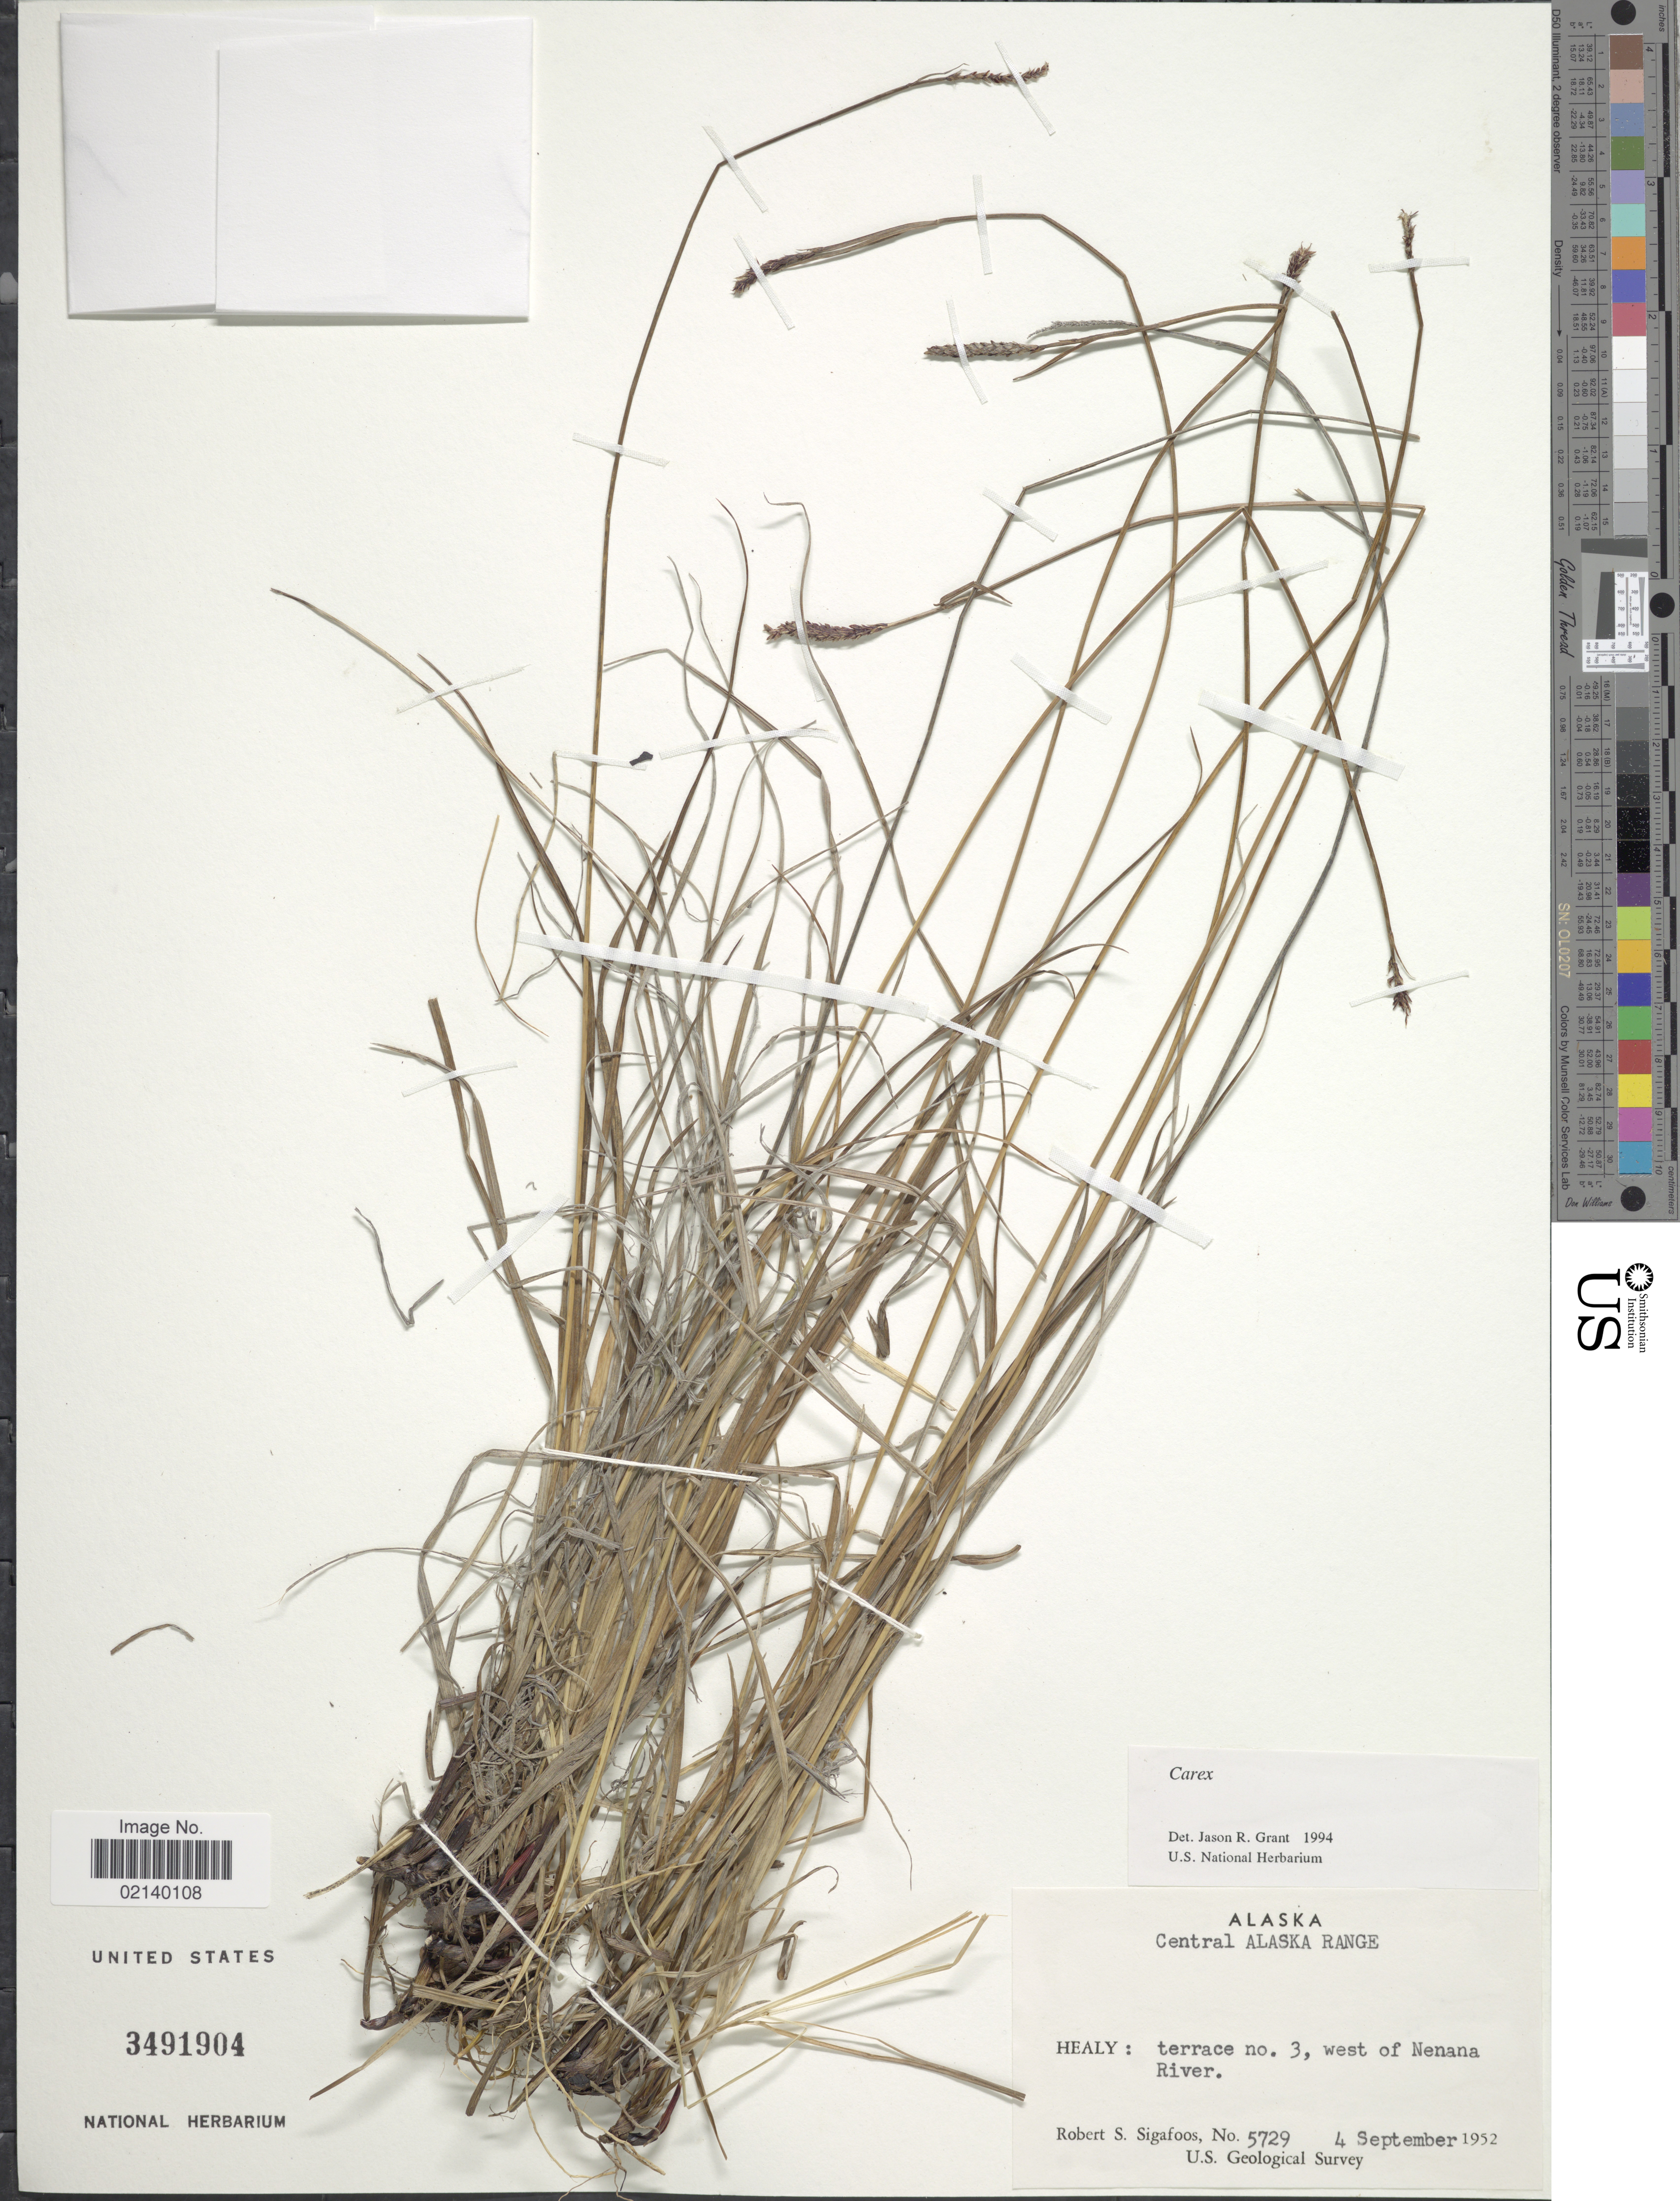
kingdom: Plantae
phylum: Tracheophyta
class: Liliopsida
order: Poales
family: Cyperaceae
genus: Carex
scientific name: Carex sp.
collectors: R. Sigafoos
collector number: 5729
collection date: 1952-09-04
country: United States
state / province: Alaska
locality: Central Alaska Range, Healy: terrace no. 3, west of Nenana River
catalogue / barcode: US 3491904